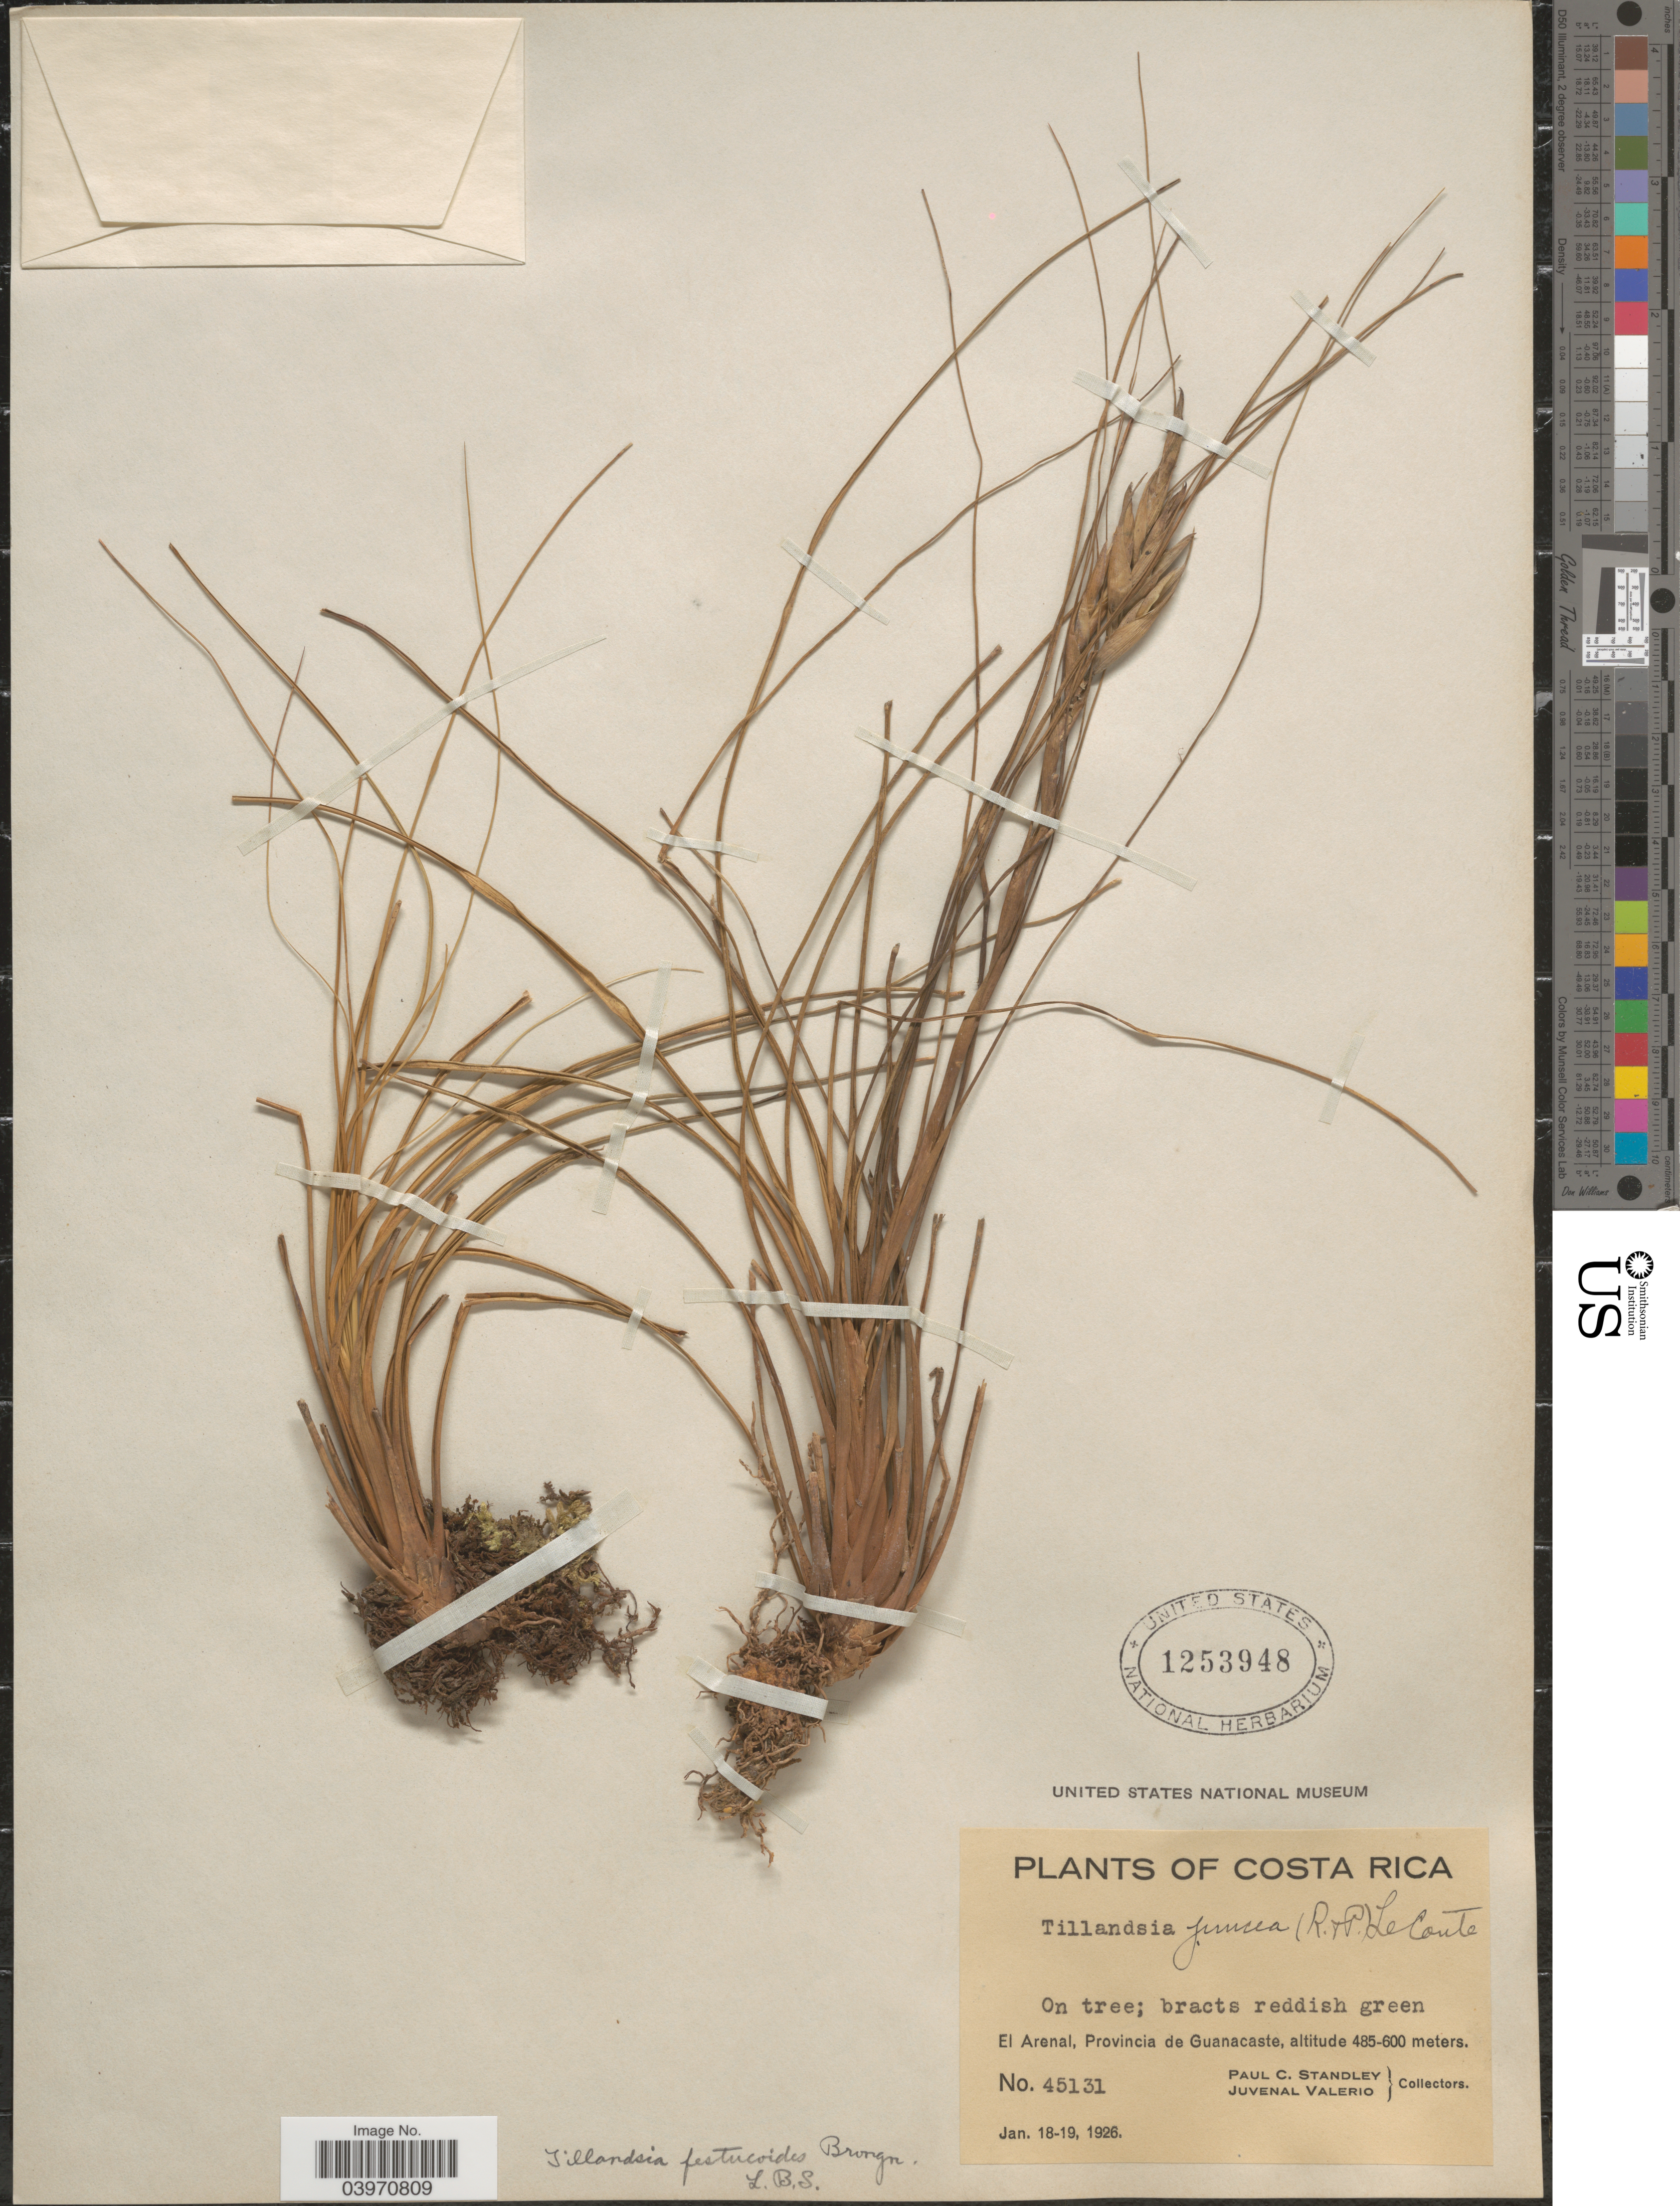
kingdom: Plantae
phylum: Tracheophyta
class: Liliopsida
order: Poales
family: Bromeliaceae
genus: Tillandsia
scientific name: Tillandsia festucoides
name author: Brongn. ex Mez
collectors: P. C. Standley & J. Valerio R.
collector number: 45131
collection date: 1926-01-18/1926-01-19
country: Costa Rica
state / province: Guanacaste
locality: El Arenal.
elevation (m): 485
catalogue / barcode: US 1253948